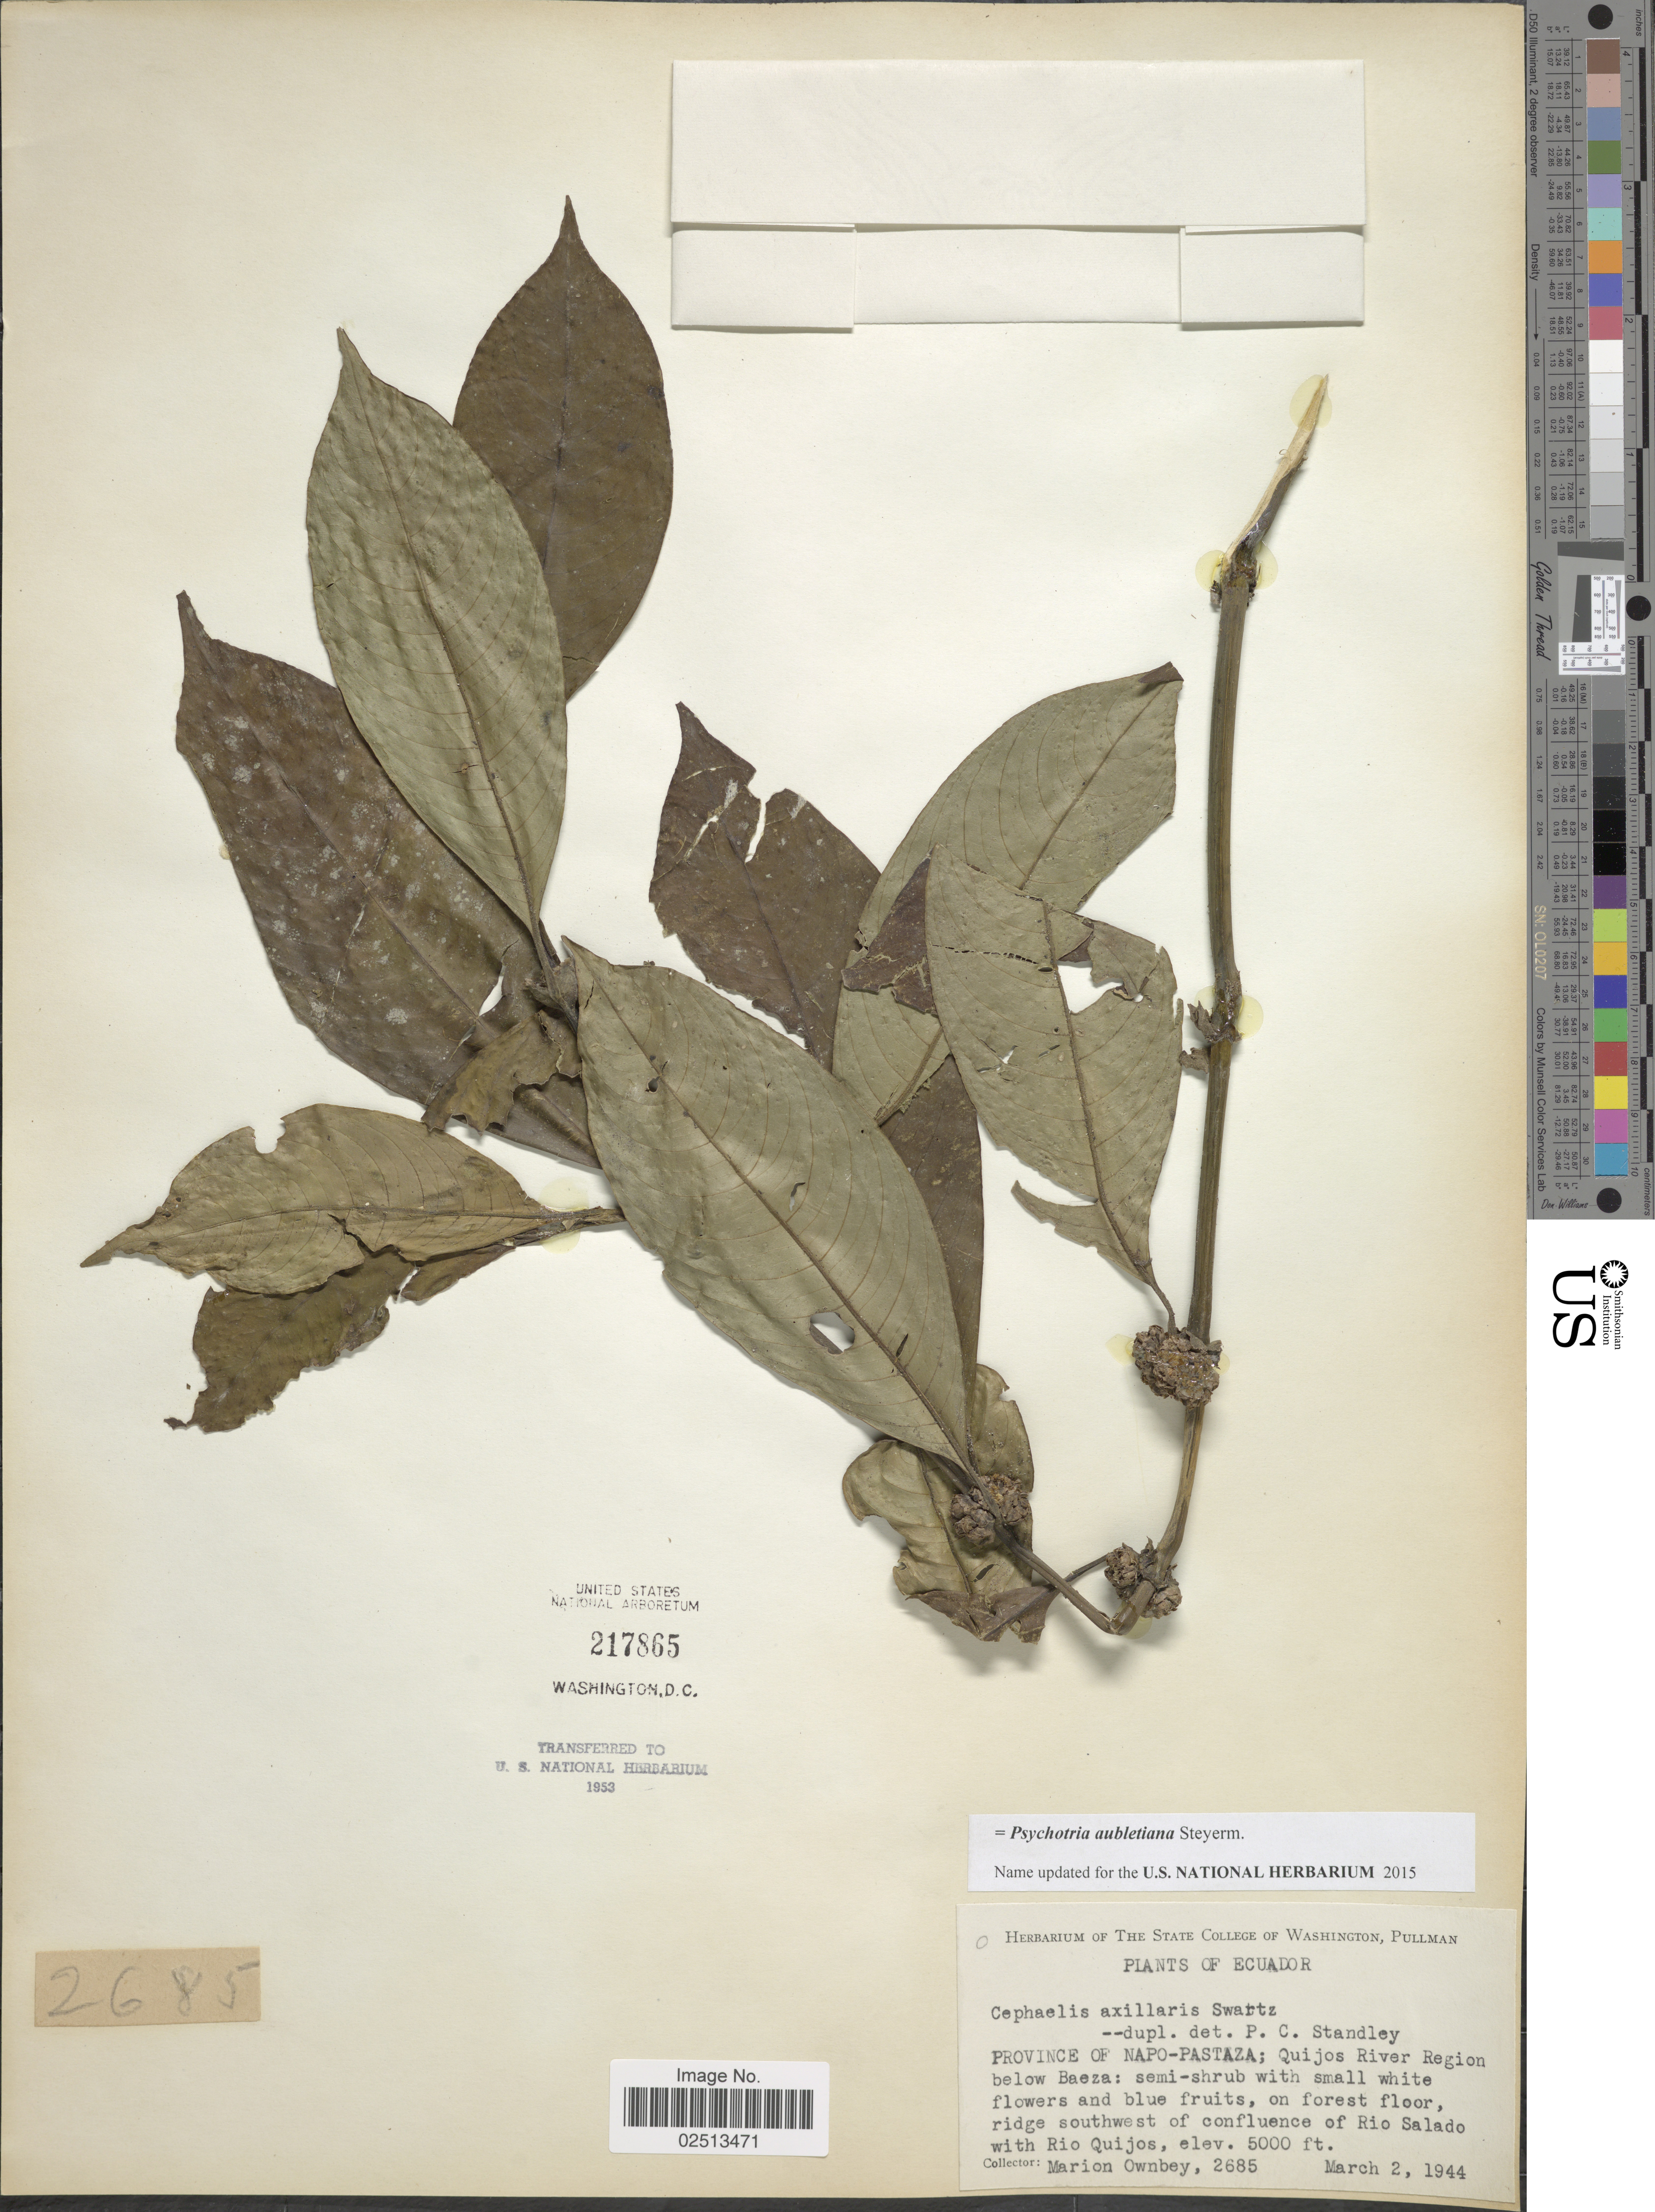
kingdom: Plantae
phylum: Tracheophyta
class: Magnoliopsida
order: Gentianales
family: Rubiaceae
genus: Psychotria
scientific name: Psychotria aubletiana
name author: Steyerm.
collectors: F. M. Ownbey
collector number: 2685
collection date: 1944-03-02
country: Ecuador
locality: Province of Napo-Pastaza; Quijos River Region below Baeza, on forest floor ridge southwest of confluence of Rio Salado with Rio Quijos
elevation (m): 1524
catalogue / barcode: US 217865